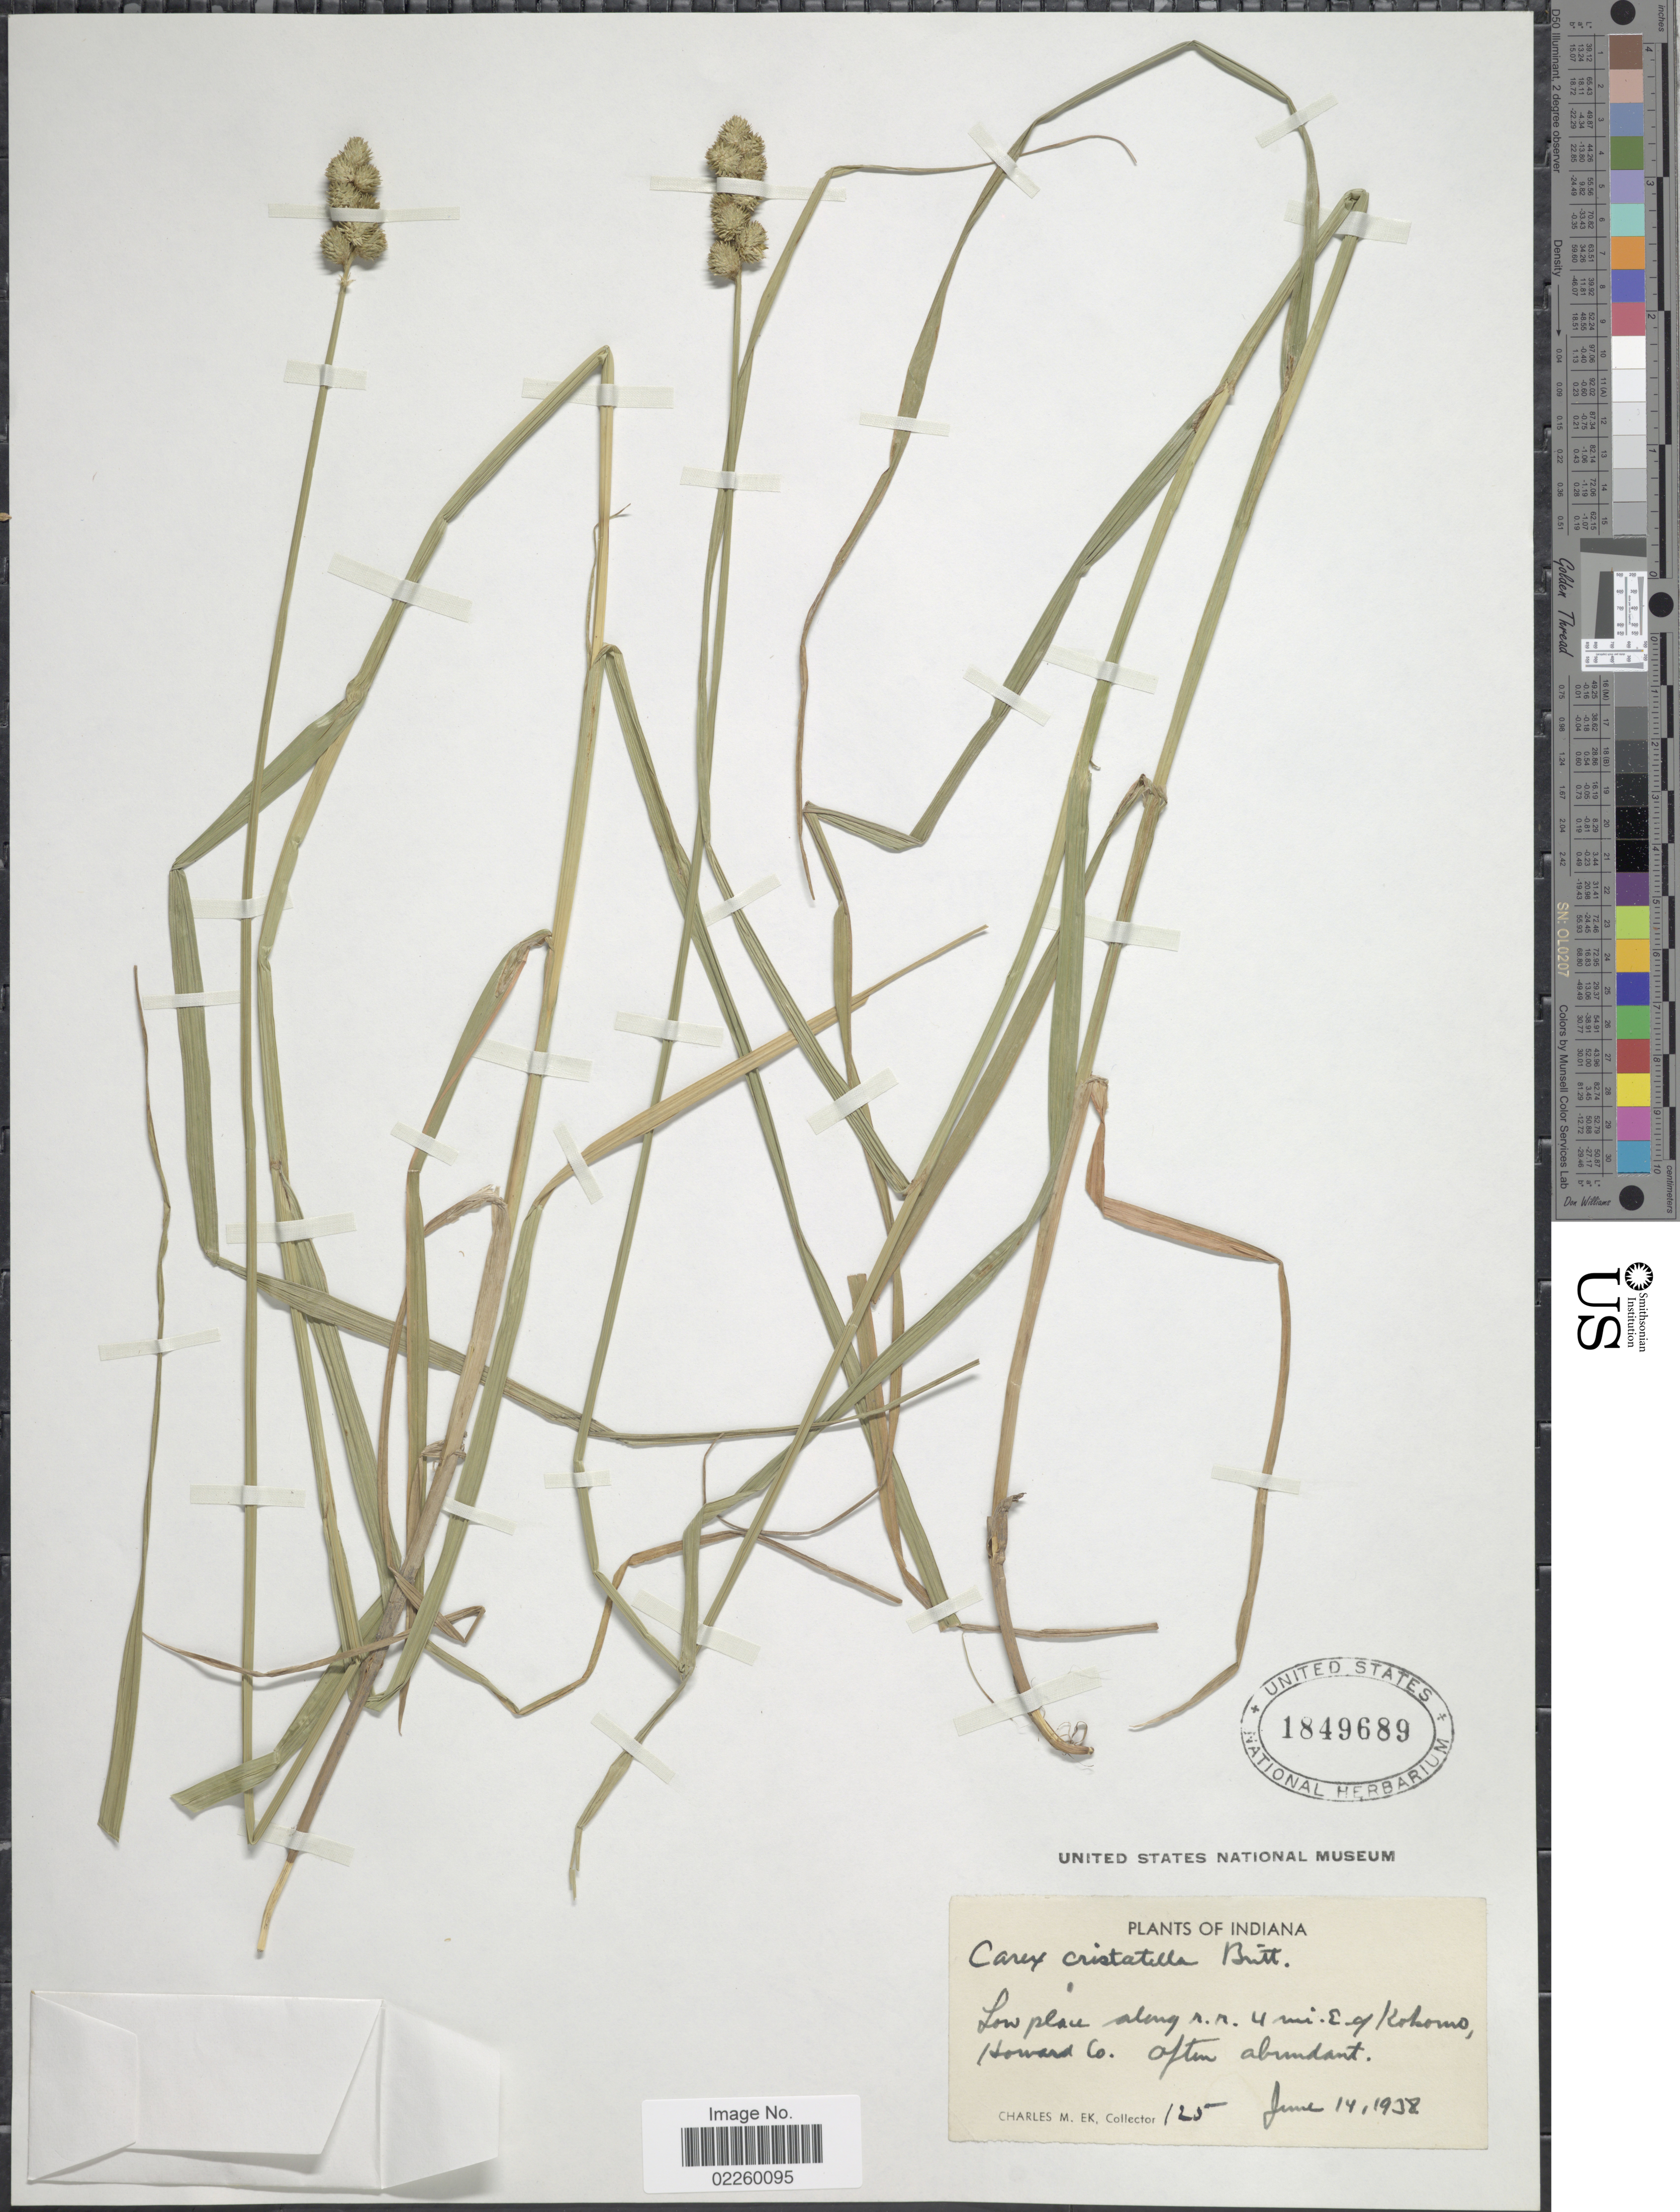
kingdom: Plantae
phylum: Tracheophyta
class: Liliopsida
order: Poales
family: Cyperaceae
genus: Carex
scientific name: Carex cristatella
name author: Britton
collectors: C. Ek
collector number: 125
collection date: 1938-06-14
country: United States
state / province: Indiana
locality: N.w. 4 mi. E of Kokomo, Howard Co.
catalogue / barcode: US 1849689